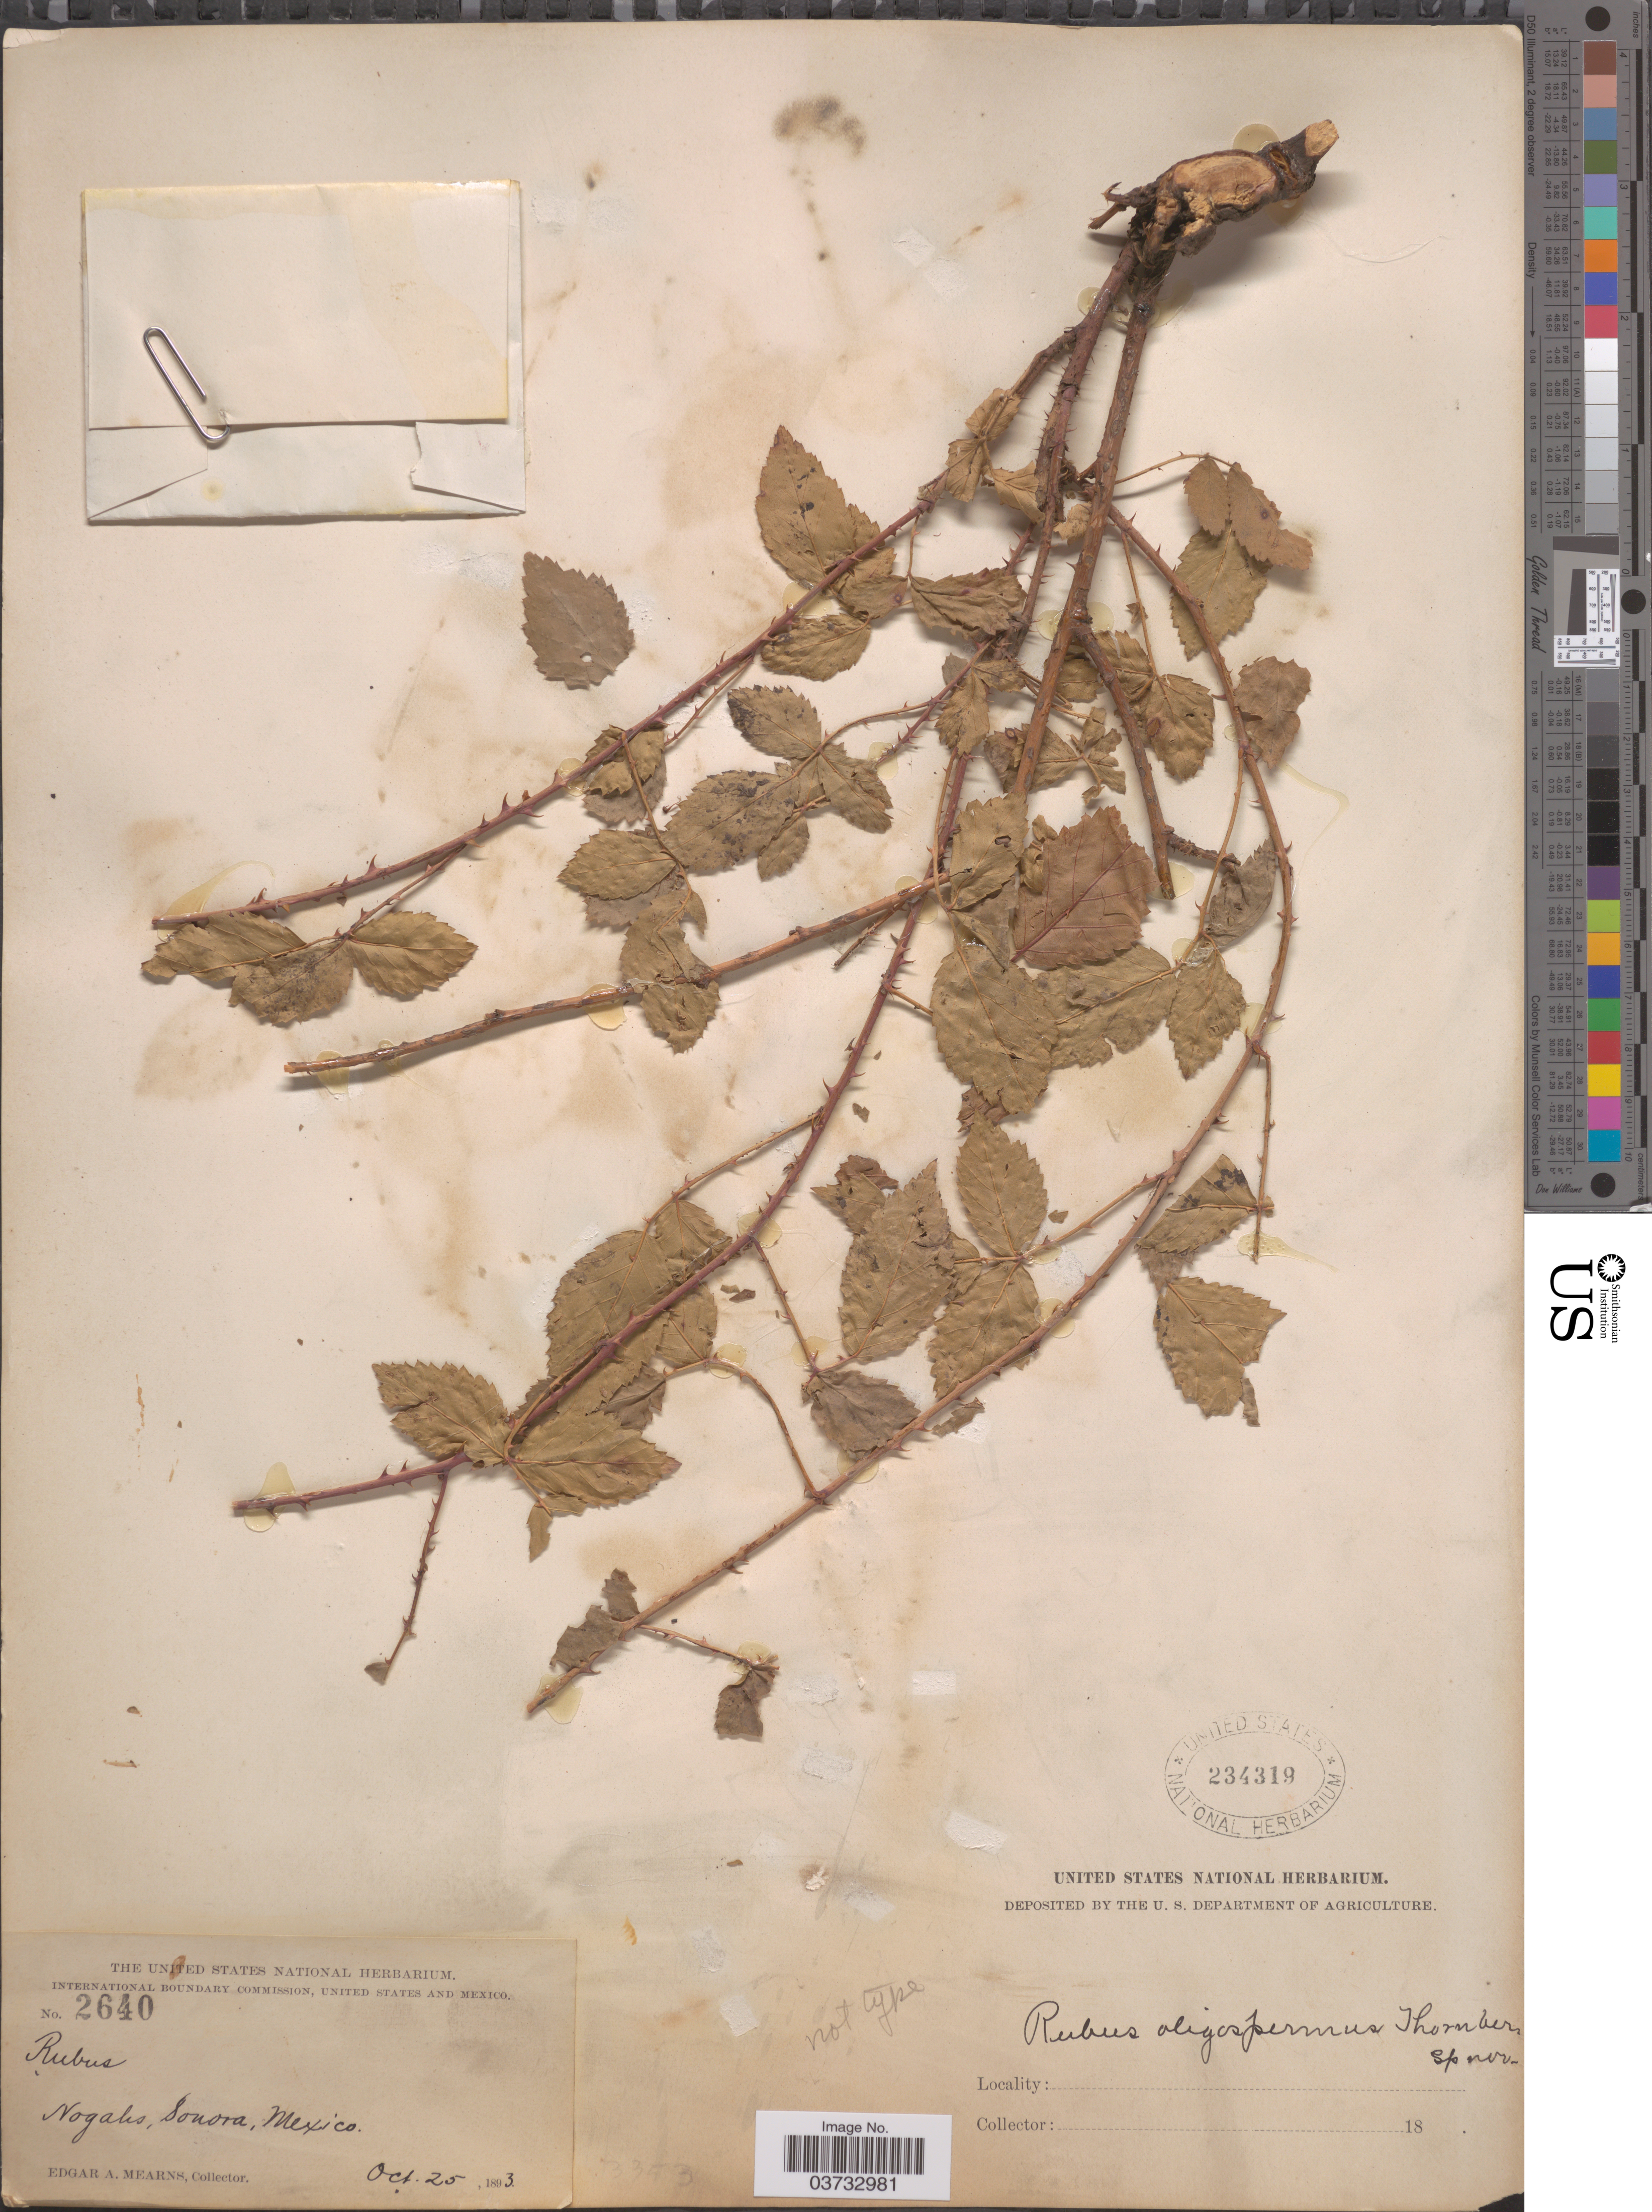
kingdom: Plantae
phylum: Tracheophyta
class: Magnoliopsida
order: Rosales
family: Rosaceae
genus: Rubus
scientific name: Rubus oligospermus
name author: Thornber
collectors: E. A. Mearns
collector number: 2640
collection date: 1893-10-25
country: Mexico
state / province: Sonora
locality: Nogales.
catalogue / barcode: US 234319